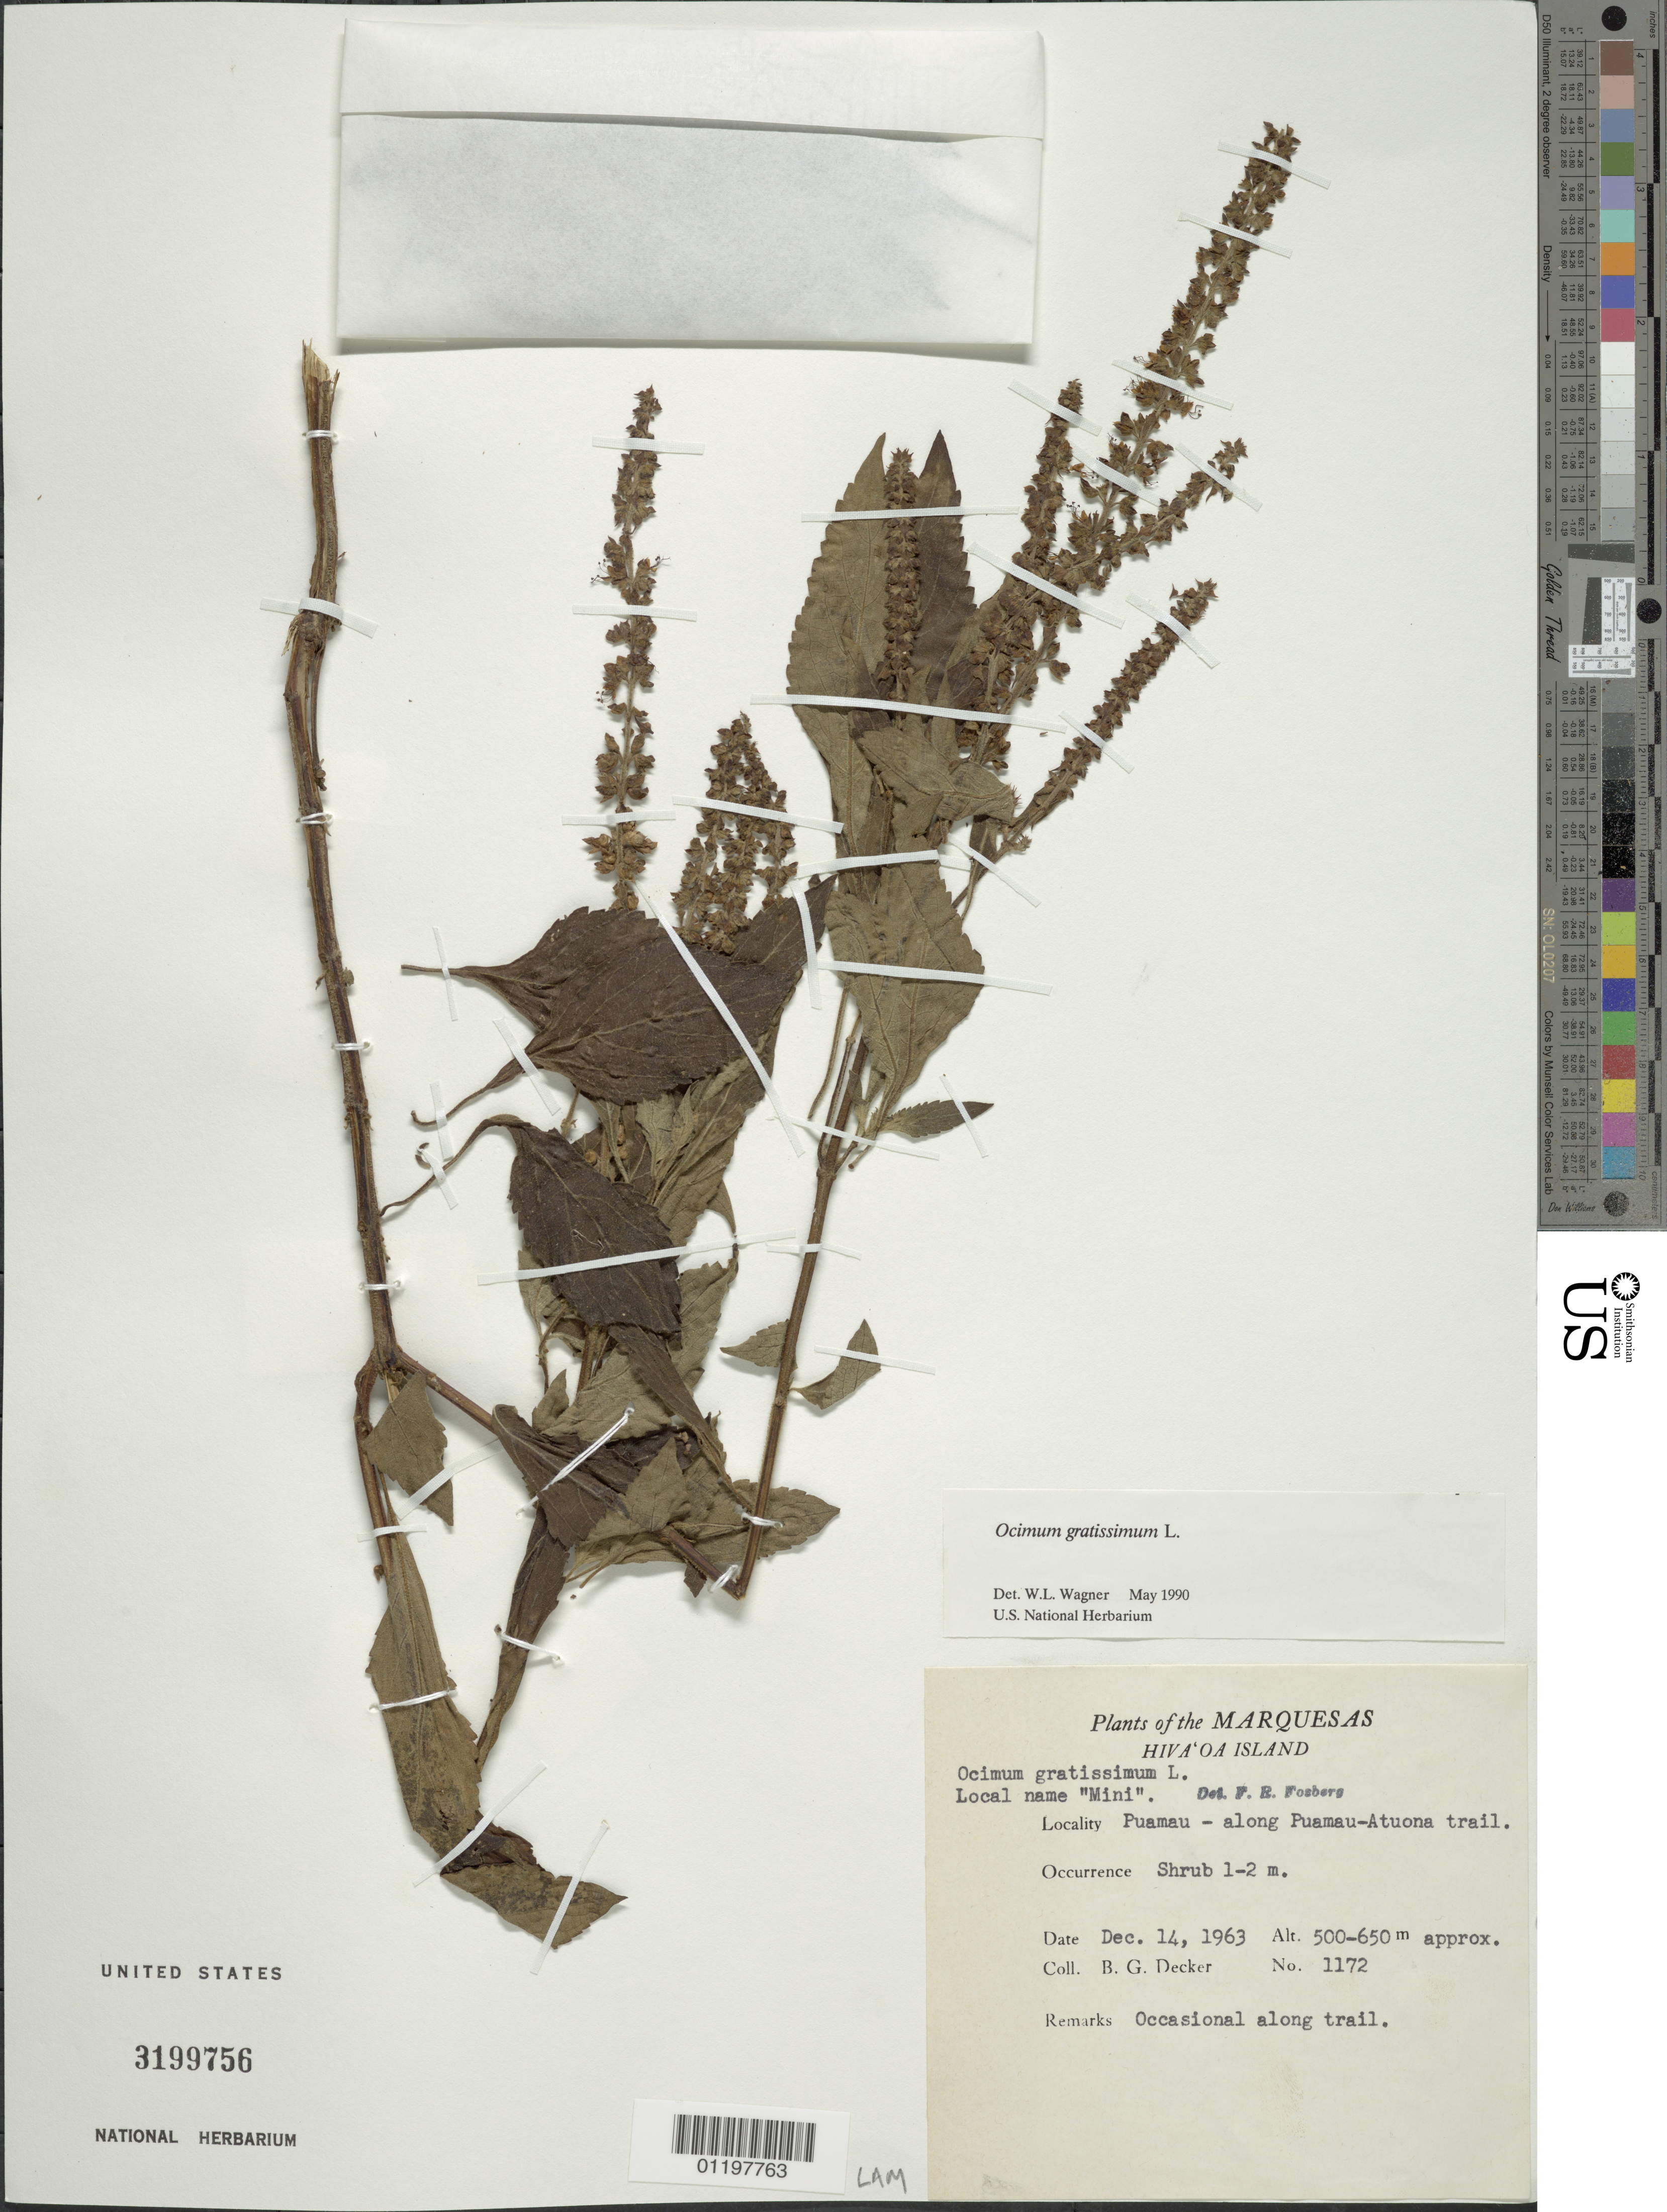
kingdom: Plantae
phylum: Tracheophyta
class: Magnoliopsida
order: Lamiales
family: Lamiaceae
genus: Ocimum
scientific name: Ocimum gratissimum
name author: L.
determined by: Wagner, W. L., (BOT), Smithsonian Institution - National Museum of Natural History (UNITED STATES)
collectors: B. G. Decker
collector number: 1172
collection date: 1963-12-14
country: French Polynesia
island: Hiva Oa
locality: Puamau, along Puamau-Atuona Trail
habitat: Occasional along trail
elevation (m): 500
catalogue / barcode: US 3199756